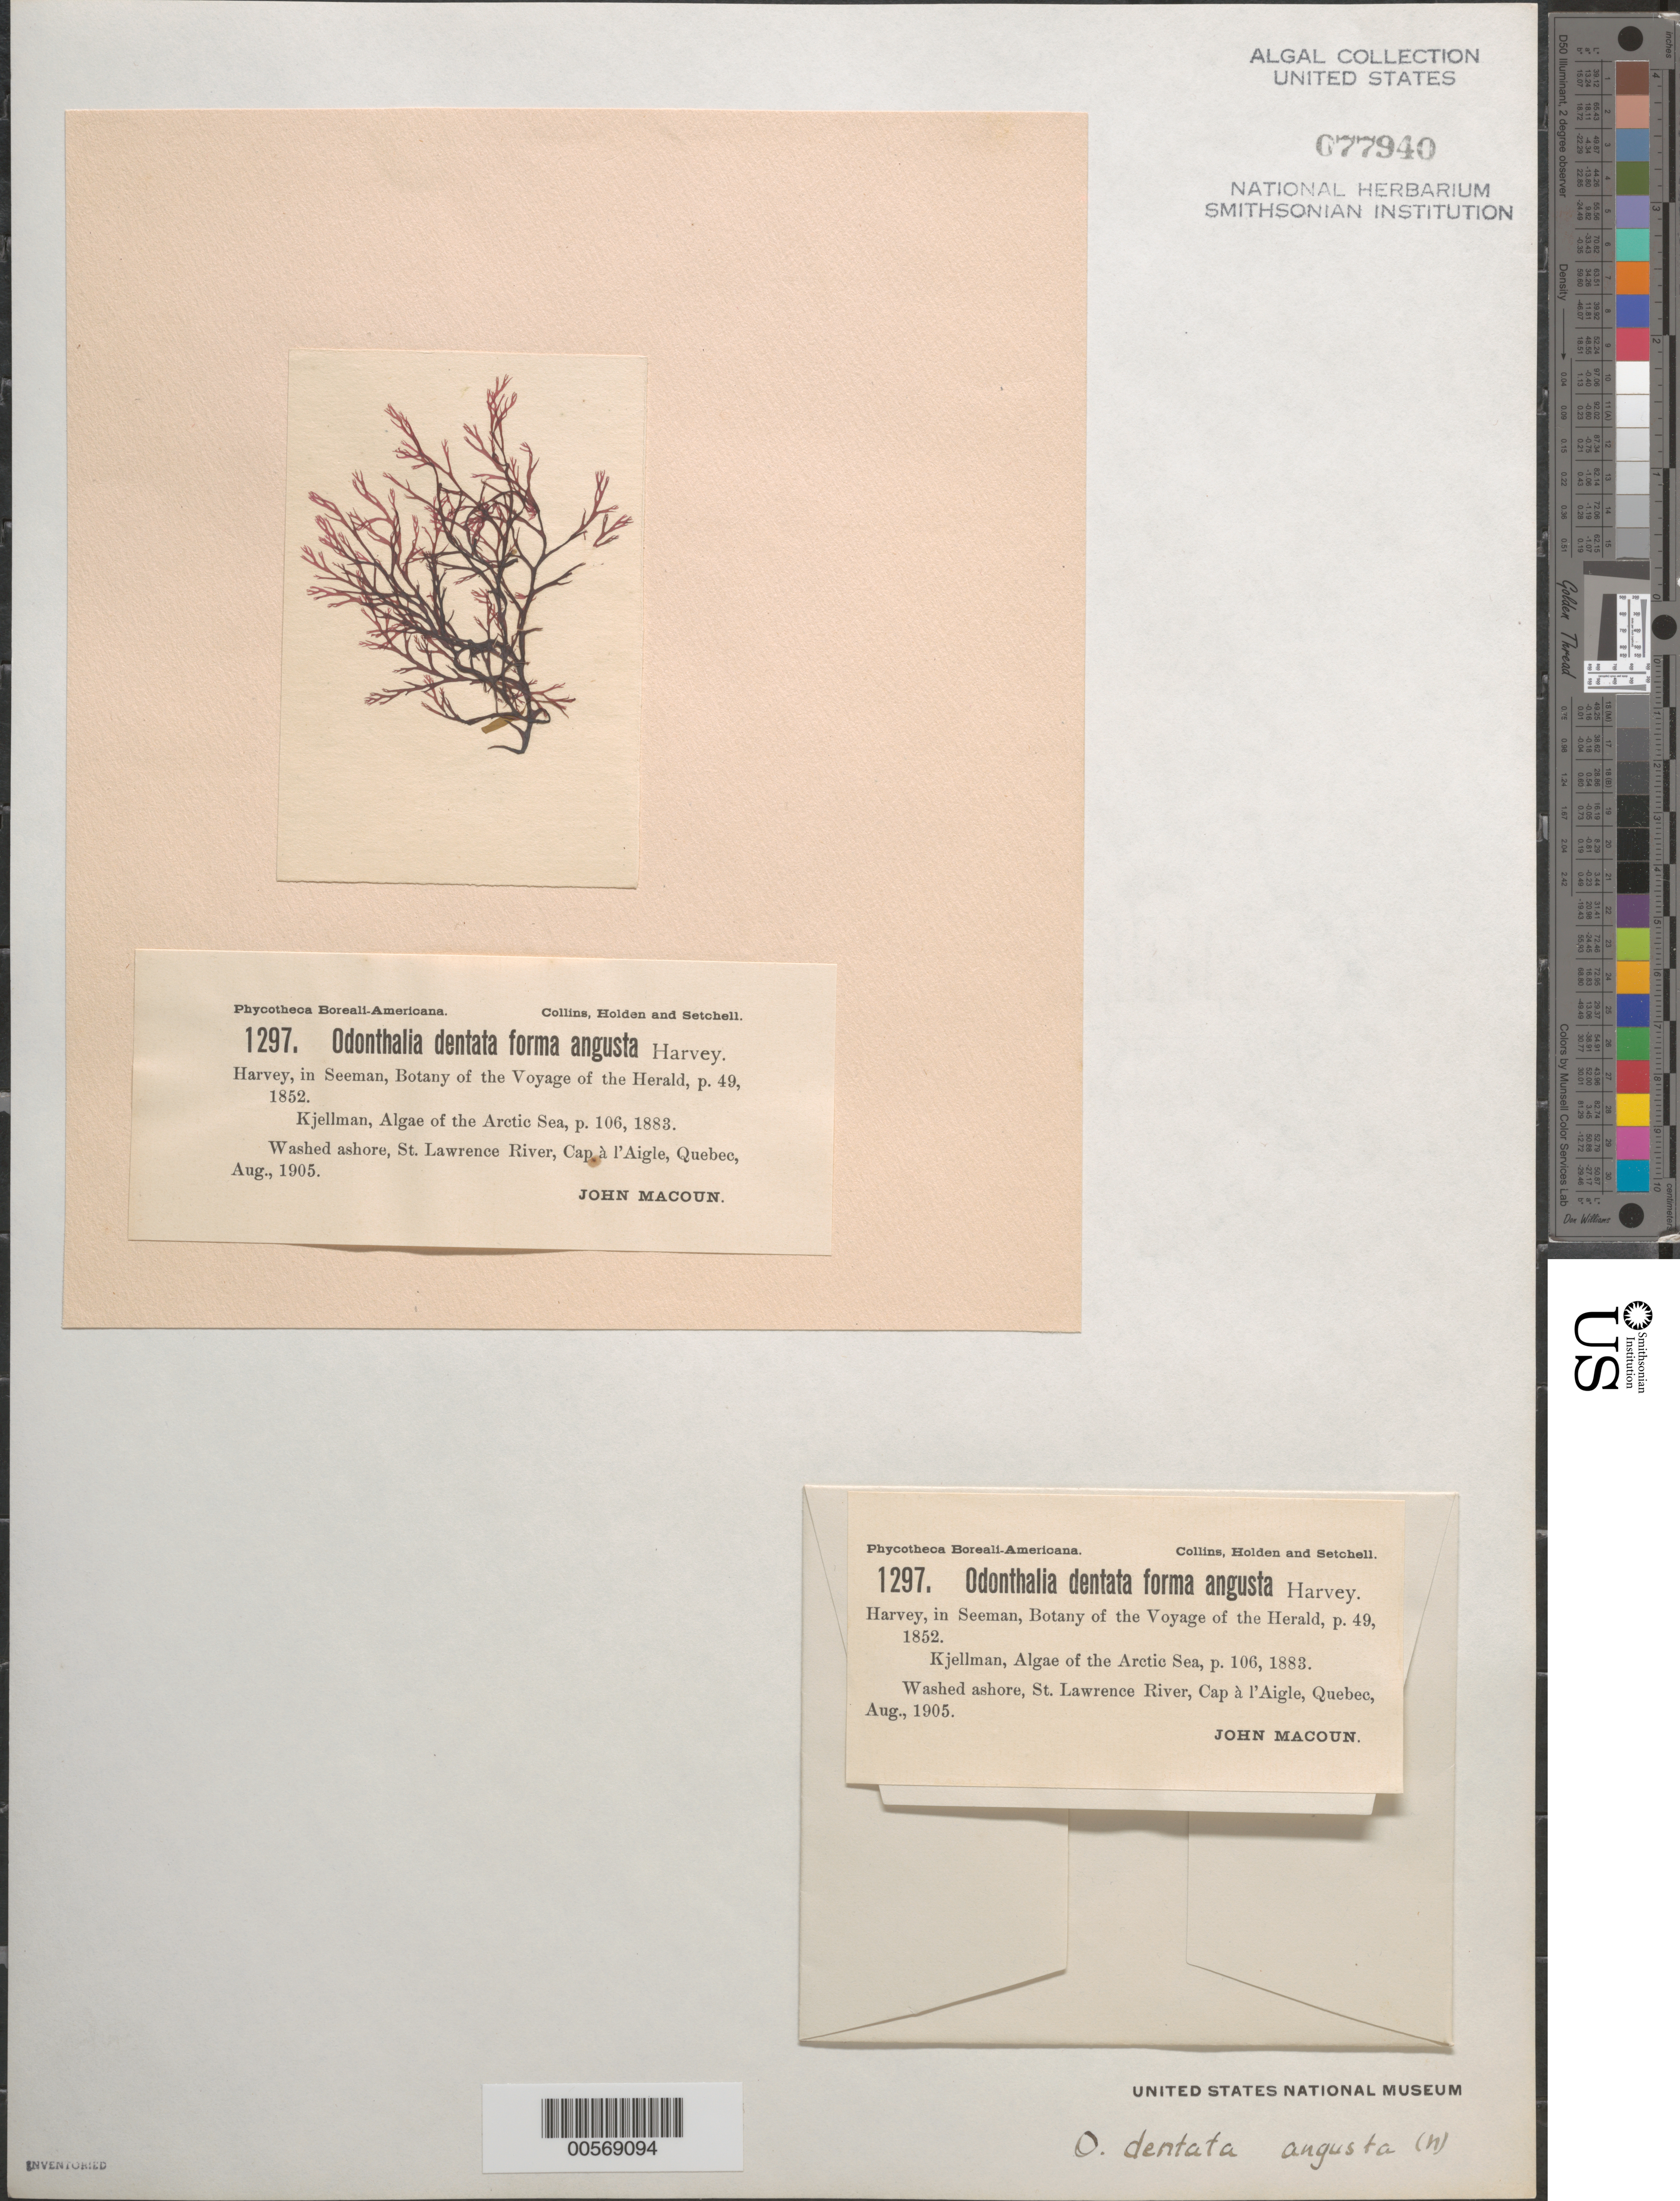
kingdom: Plantae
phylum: Rhodophyta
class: Florideophyceae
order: Ceramiales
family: Rhodomelaceae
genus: Odonthalia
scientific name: Odonthalia dentata f. angusta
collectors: J. Macoun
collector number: PB-A 1297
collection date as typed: Aug 1905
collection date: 1905-08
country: Canada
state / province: Quebec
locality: St. lawrence river, cap a l'aigle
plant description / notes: Collins, Holden & Setchell, Phycotheca Boreali-Americana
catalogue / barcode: US 77940